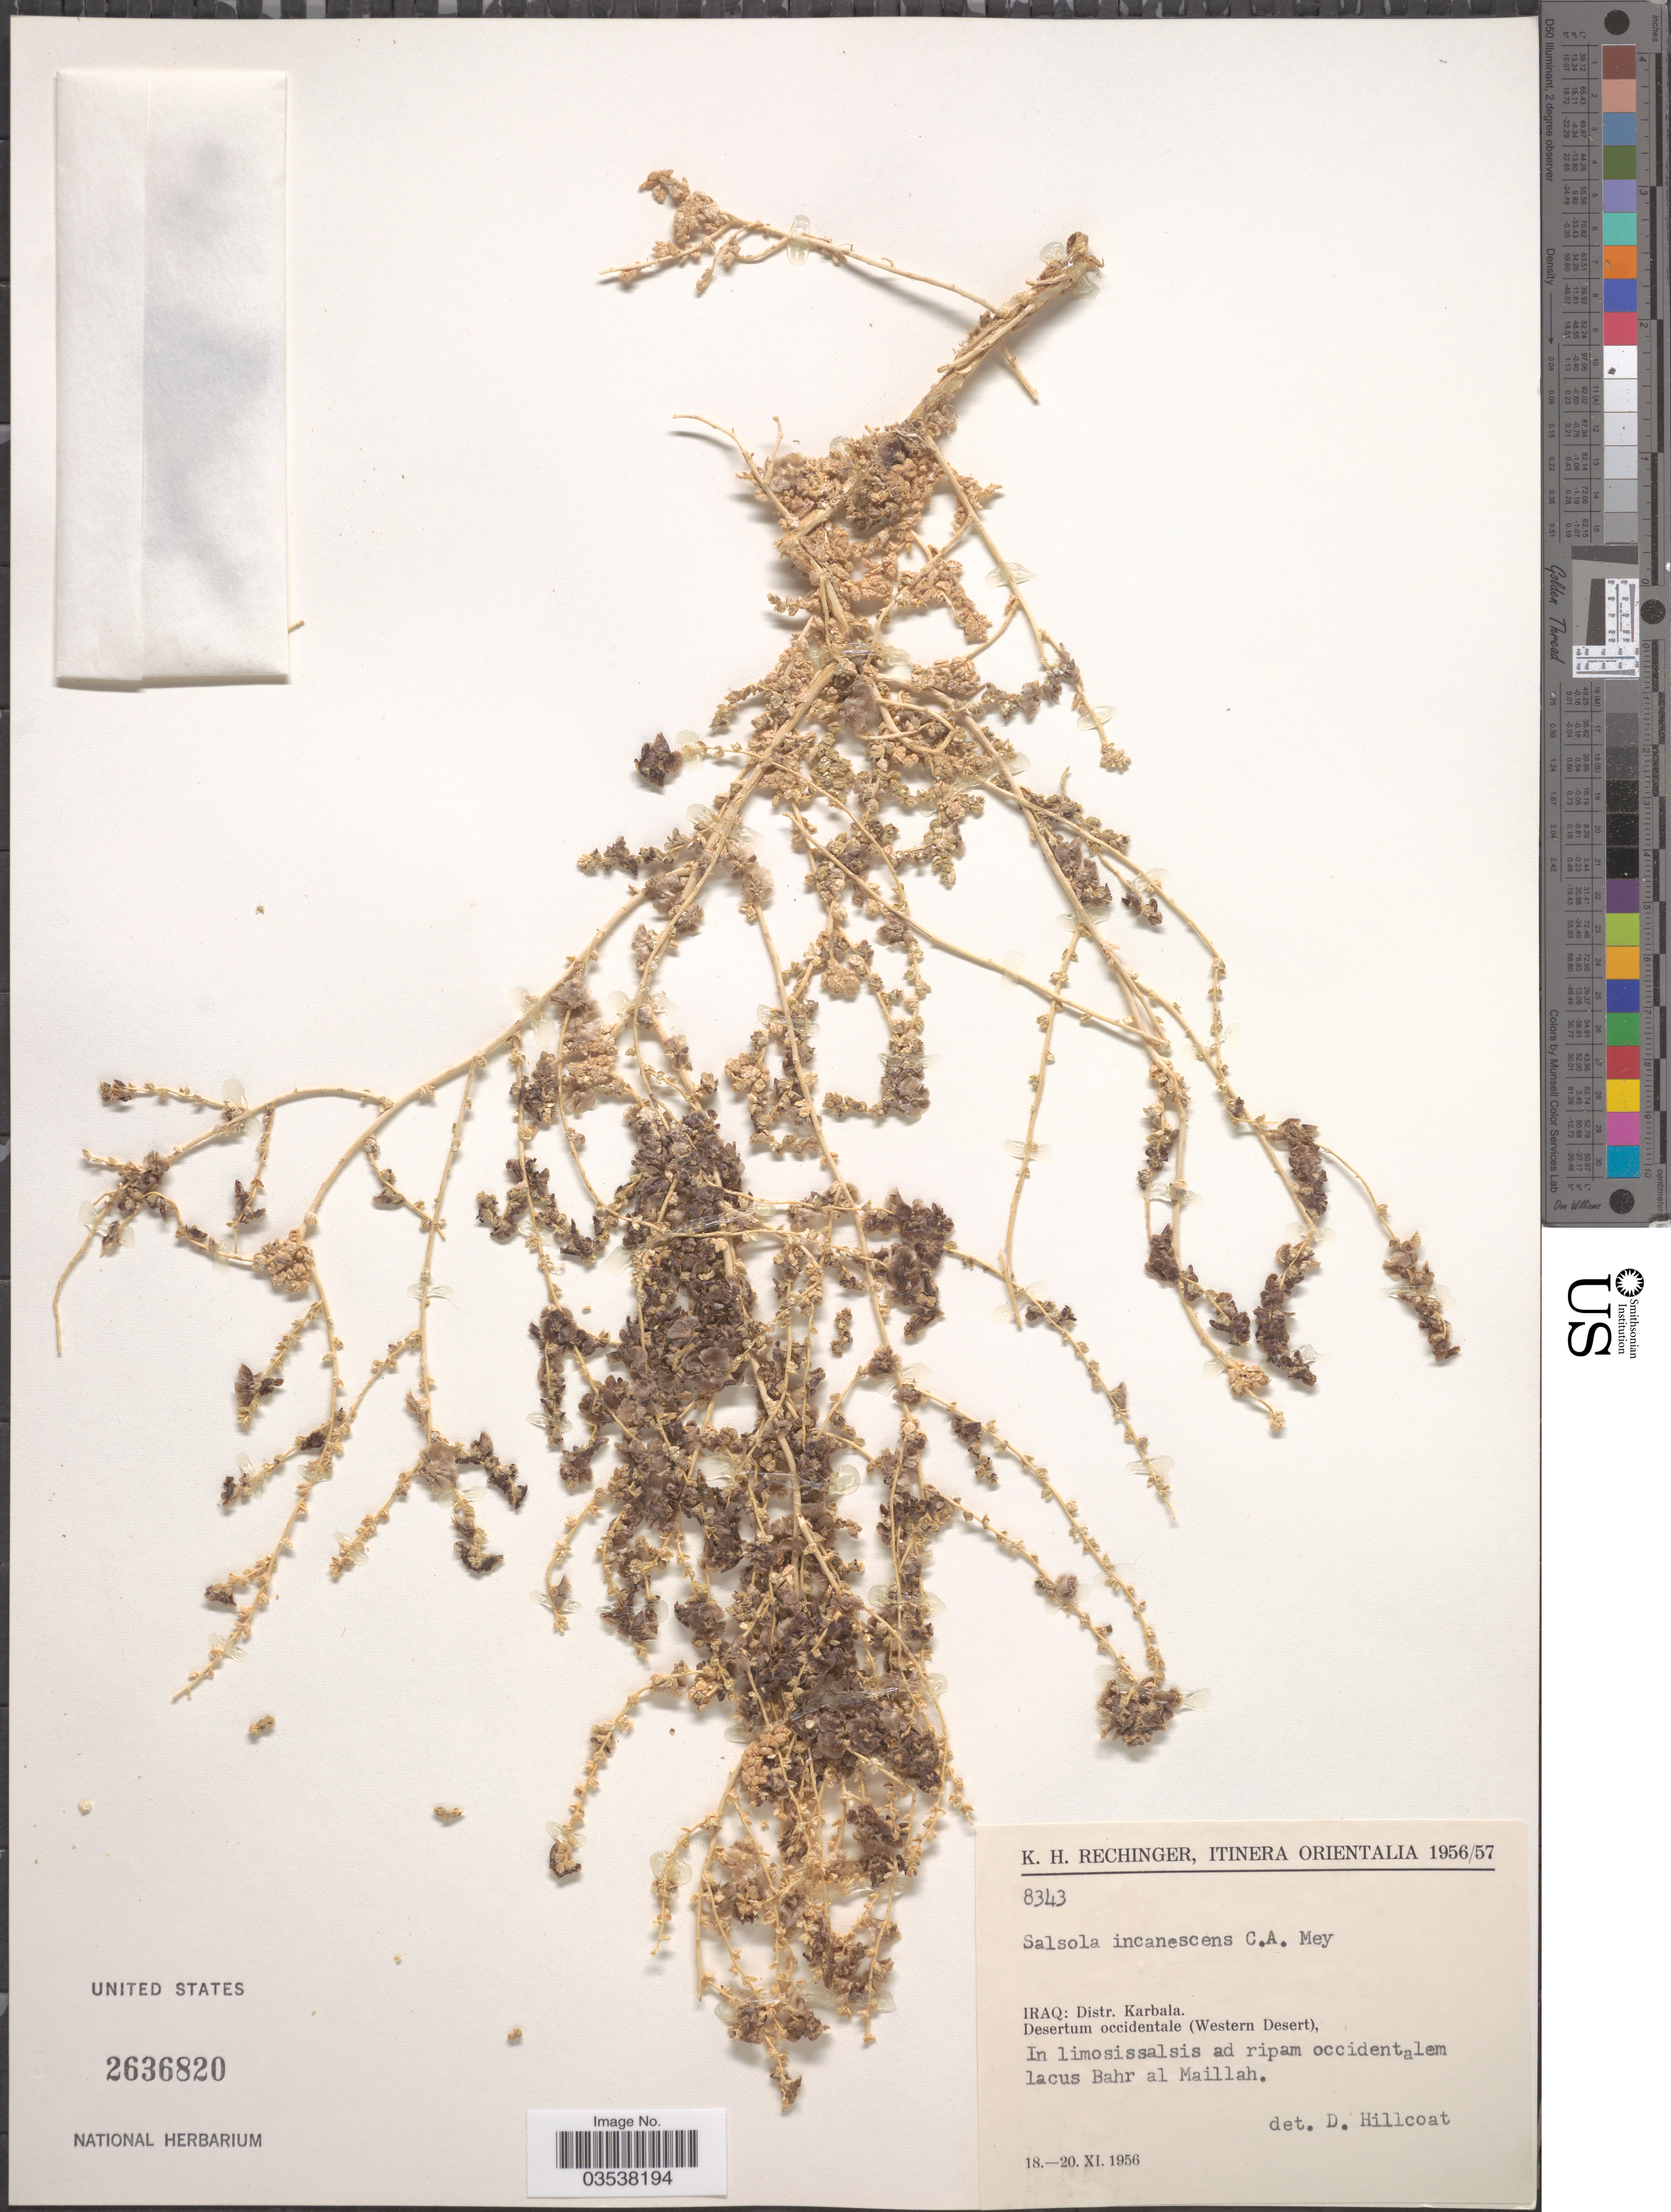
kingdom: Plantae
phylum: Tracheophyta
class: Magnoliopsida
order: Caryophyllales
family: Amaranthaceae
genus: Caroxylon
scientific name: Caroxylon incanescens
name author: (C.A. Mey.) Akhani & Roalson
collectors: K. H. Rechinger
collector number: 8343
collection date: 1956-11-18/1956-11-20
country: Iraq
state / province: Al Karbala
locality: Itinera Orientalia. Distr. Karbala. Desertum occidentale (Western Desert). Ad ripam occidentalem lacus Bahr al Maillah.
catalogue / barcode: US 2636820